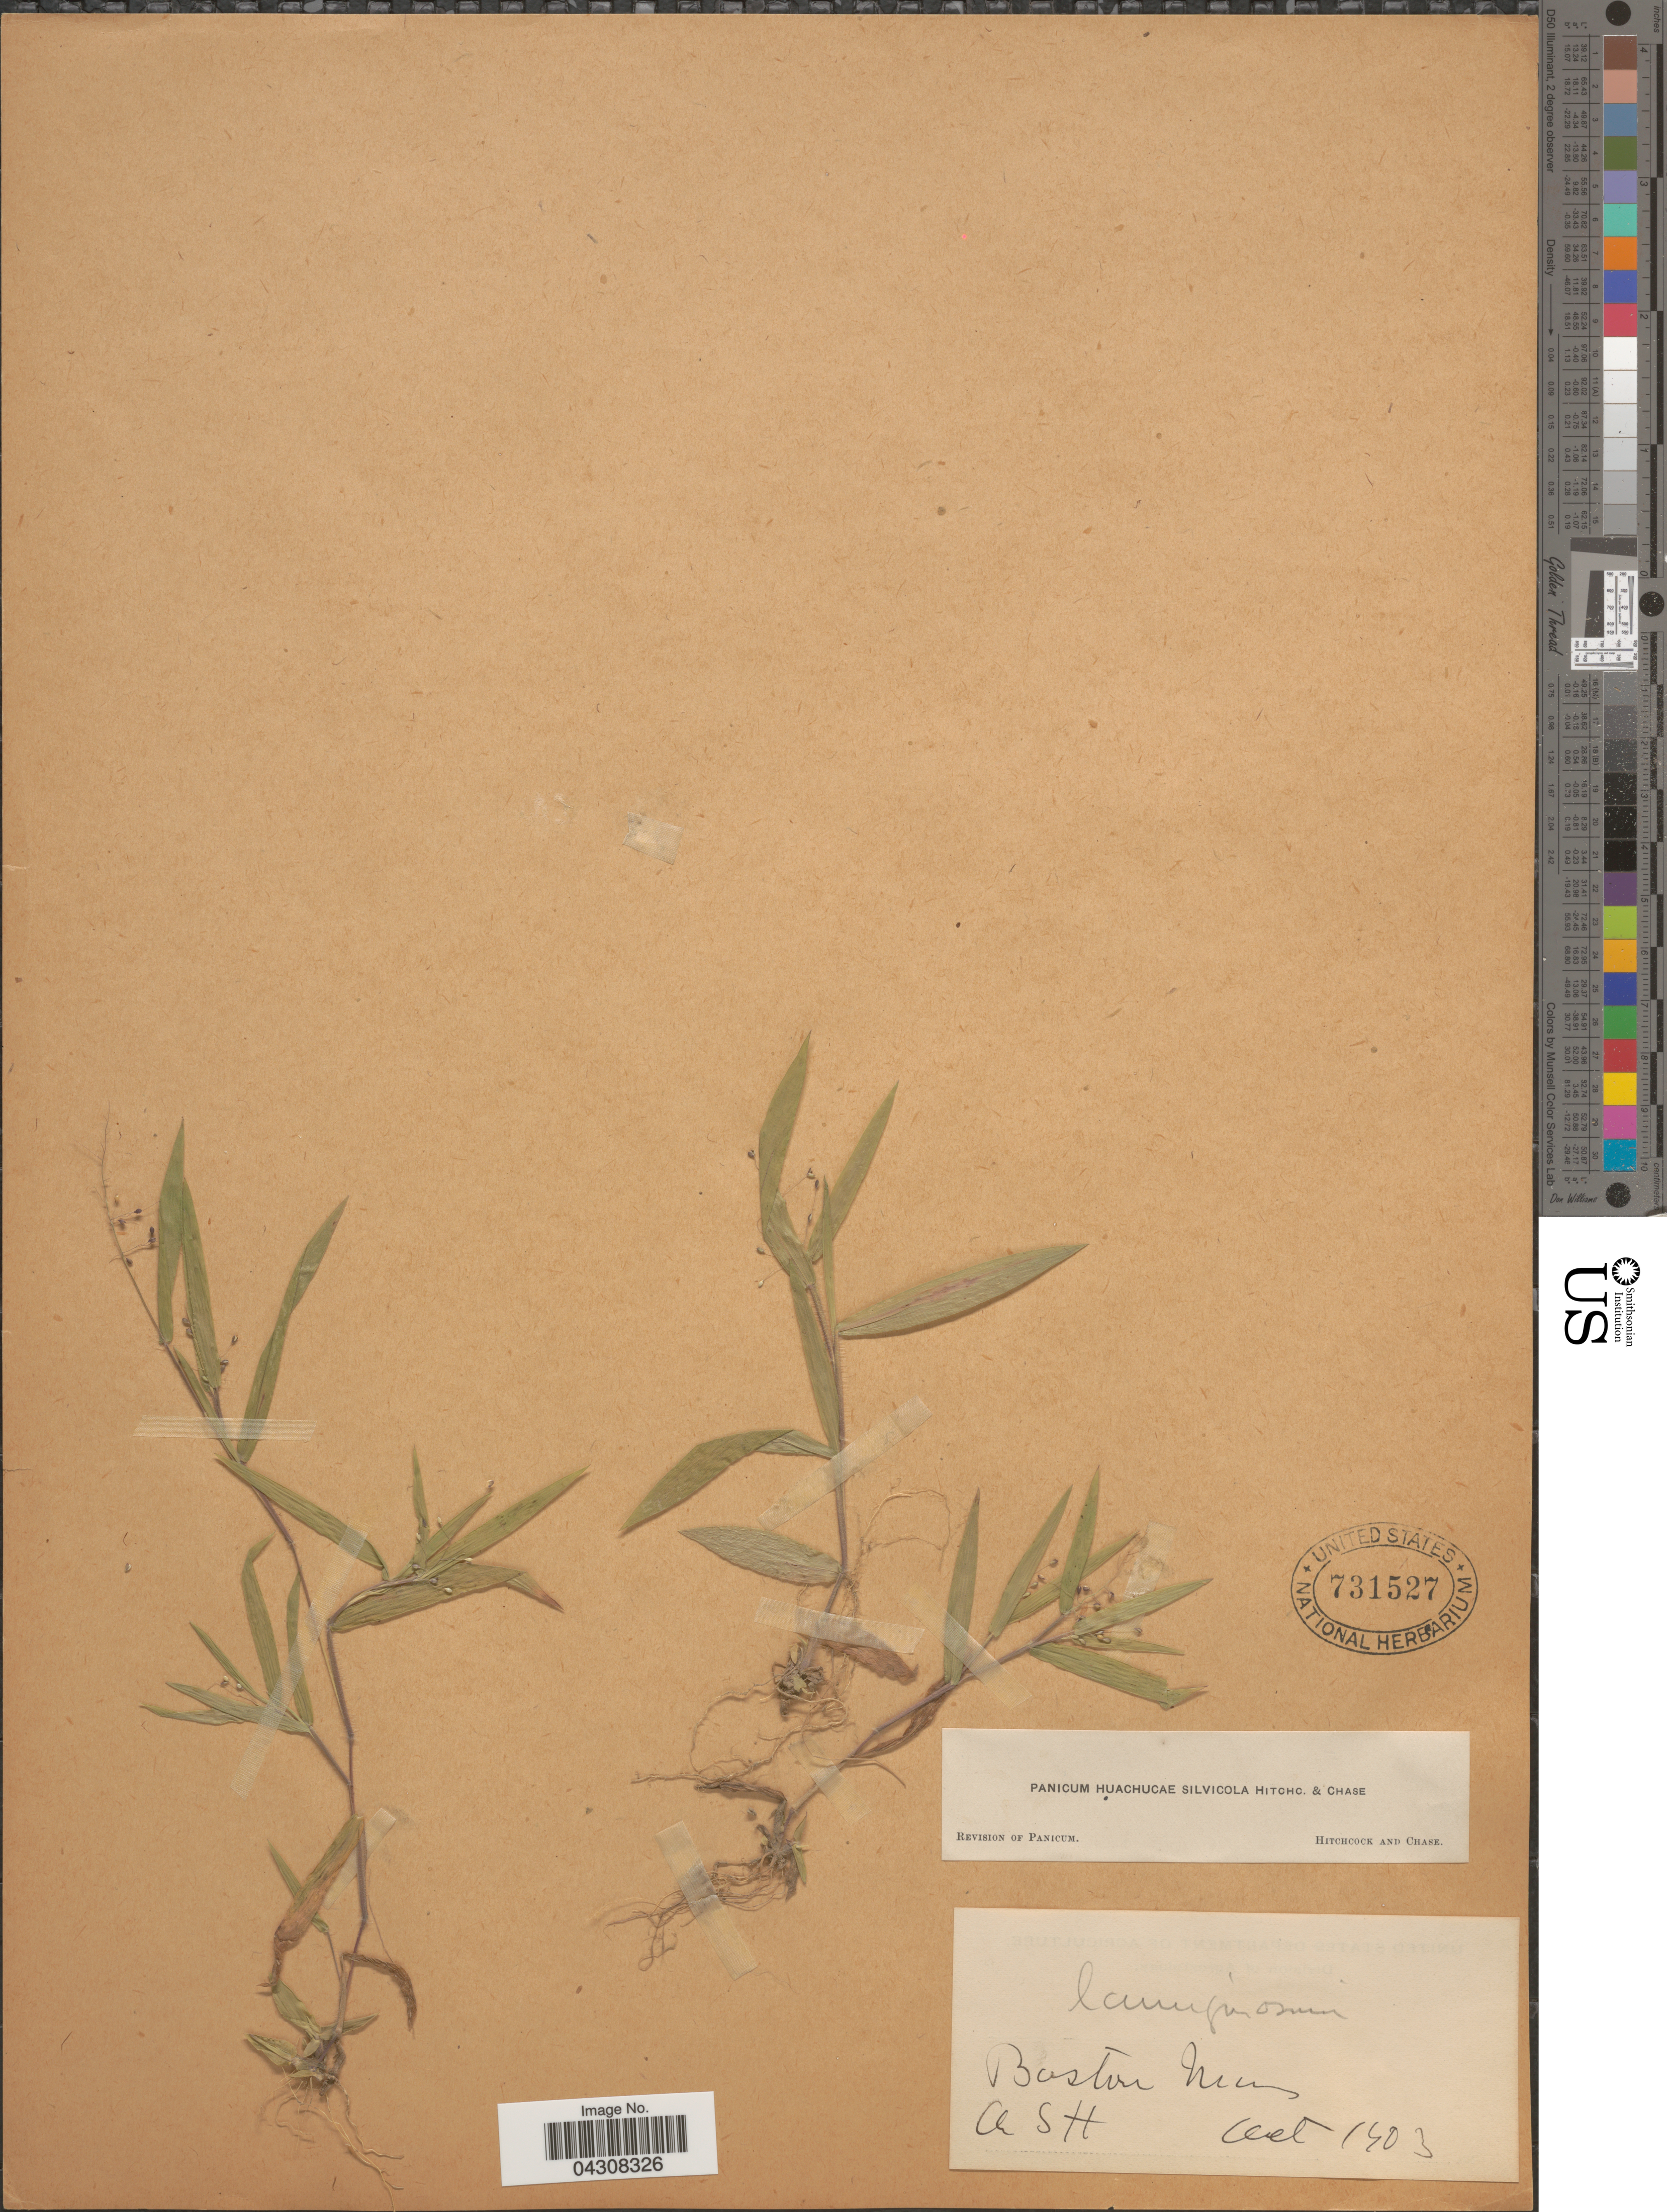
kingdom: Plantae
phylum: Tracheophyta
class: Liliopsida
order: Poales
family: Poaceae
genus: Dichanthelium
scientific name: Dichanthelium acuminatum var. acuminatum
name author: (Sw.) Gould & C.A. Clark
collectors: A. S. Hitchcock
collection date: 1903-10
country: United States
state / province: Massachusetts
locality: Boston.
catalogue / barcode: US 731527